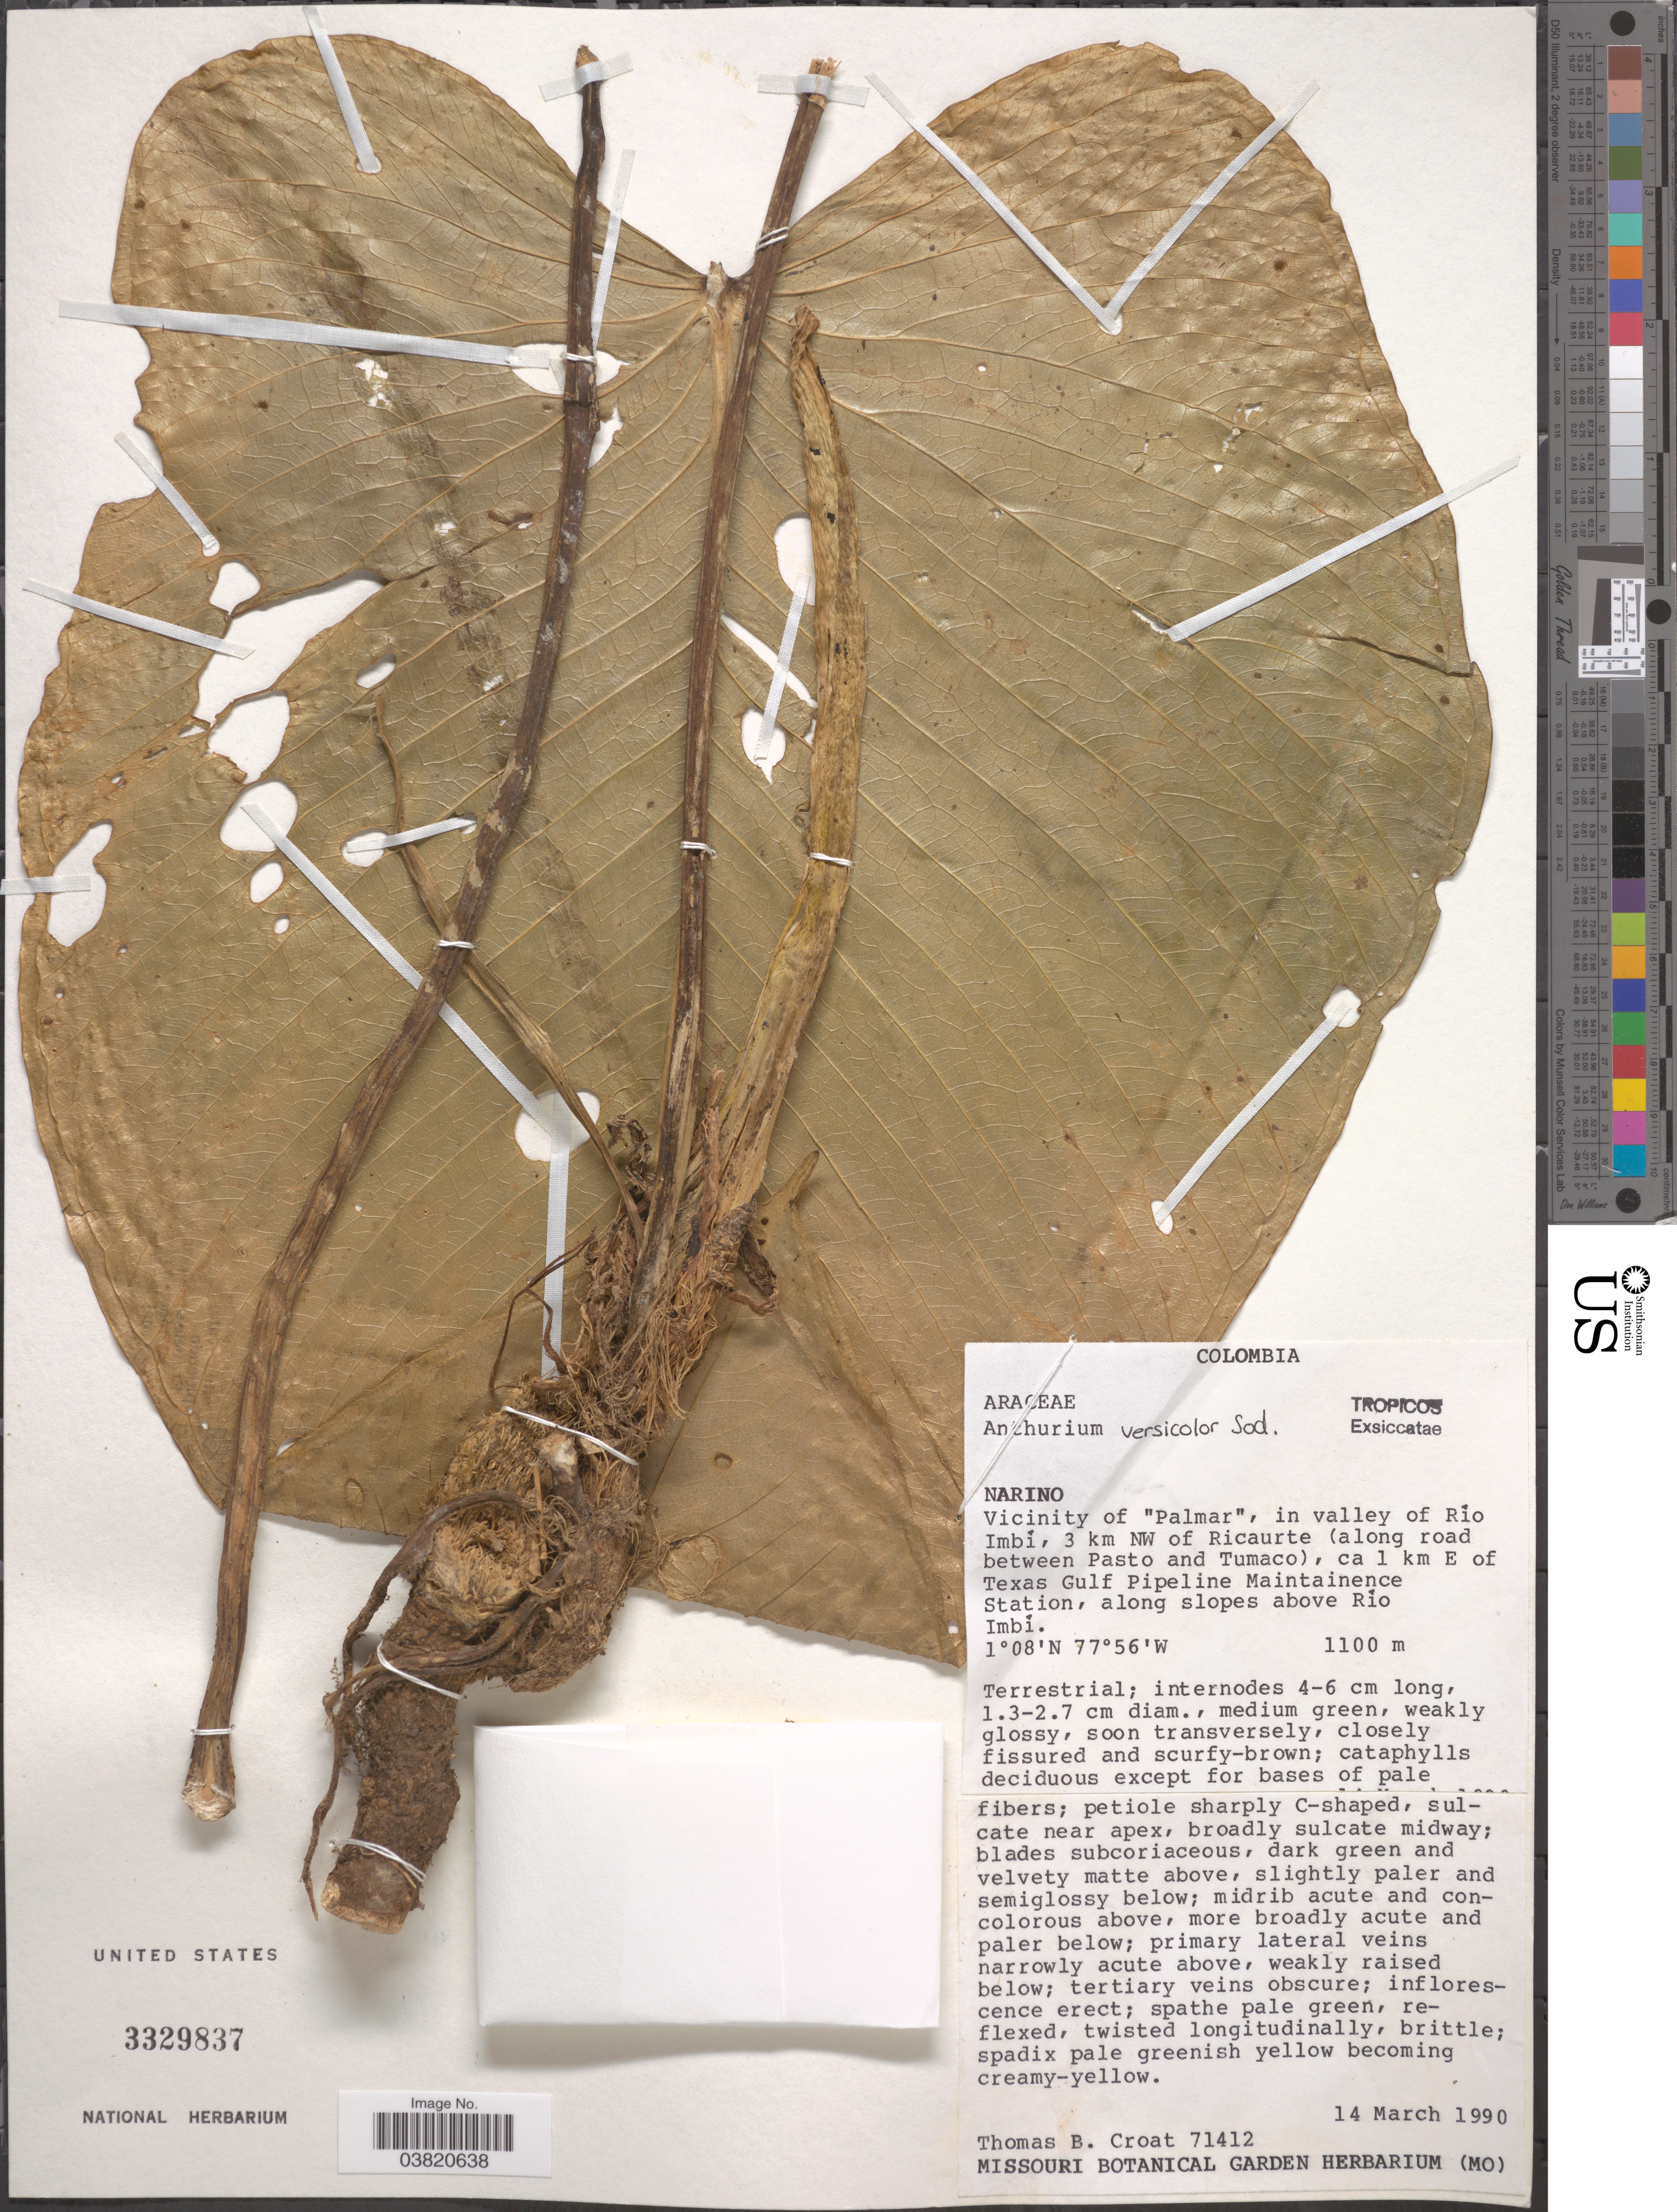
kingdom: Plantae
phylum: Tracheophyta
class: Liliopsida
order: Alismatales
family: Araceae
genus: Anthurium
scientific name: Anthurium versicolor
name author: Sodiro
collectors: T. B. Croat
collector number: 71412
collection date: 1990-03-14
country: Colombia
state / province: Nariño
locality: Vicinity of "Palmar", in valley of Río Imbí, 3 km NW of Ricaurte (along road between Pasto and Tumaco), ca 1 km E of Texas Gulf Pipeline Maintainence Station, along slopes above Río Imbí.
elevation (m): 1100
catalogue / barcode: US 3329837